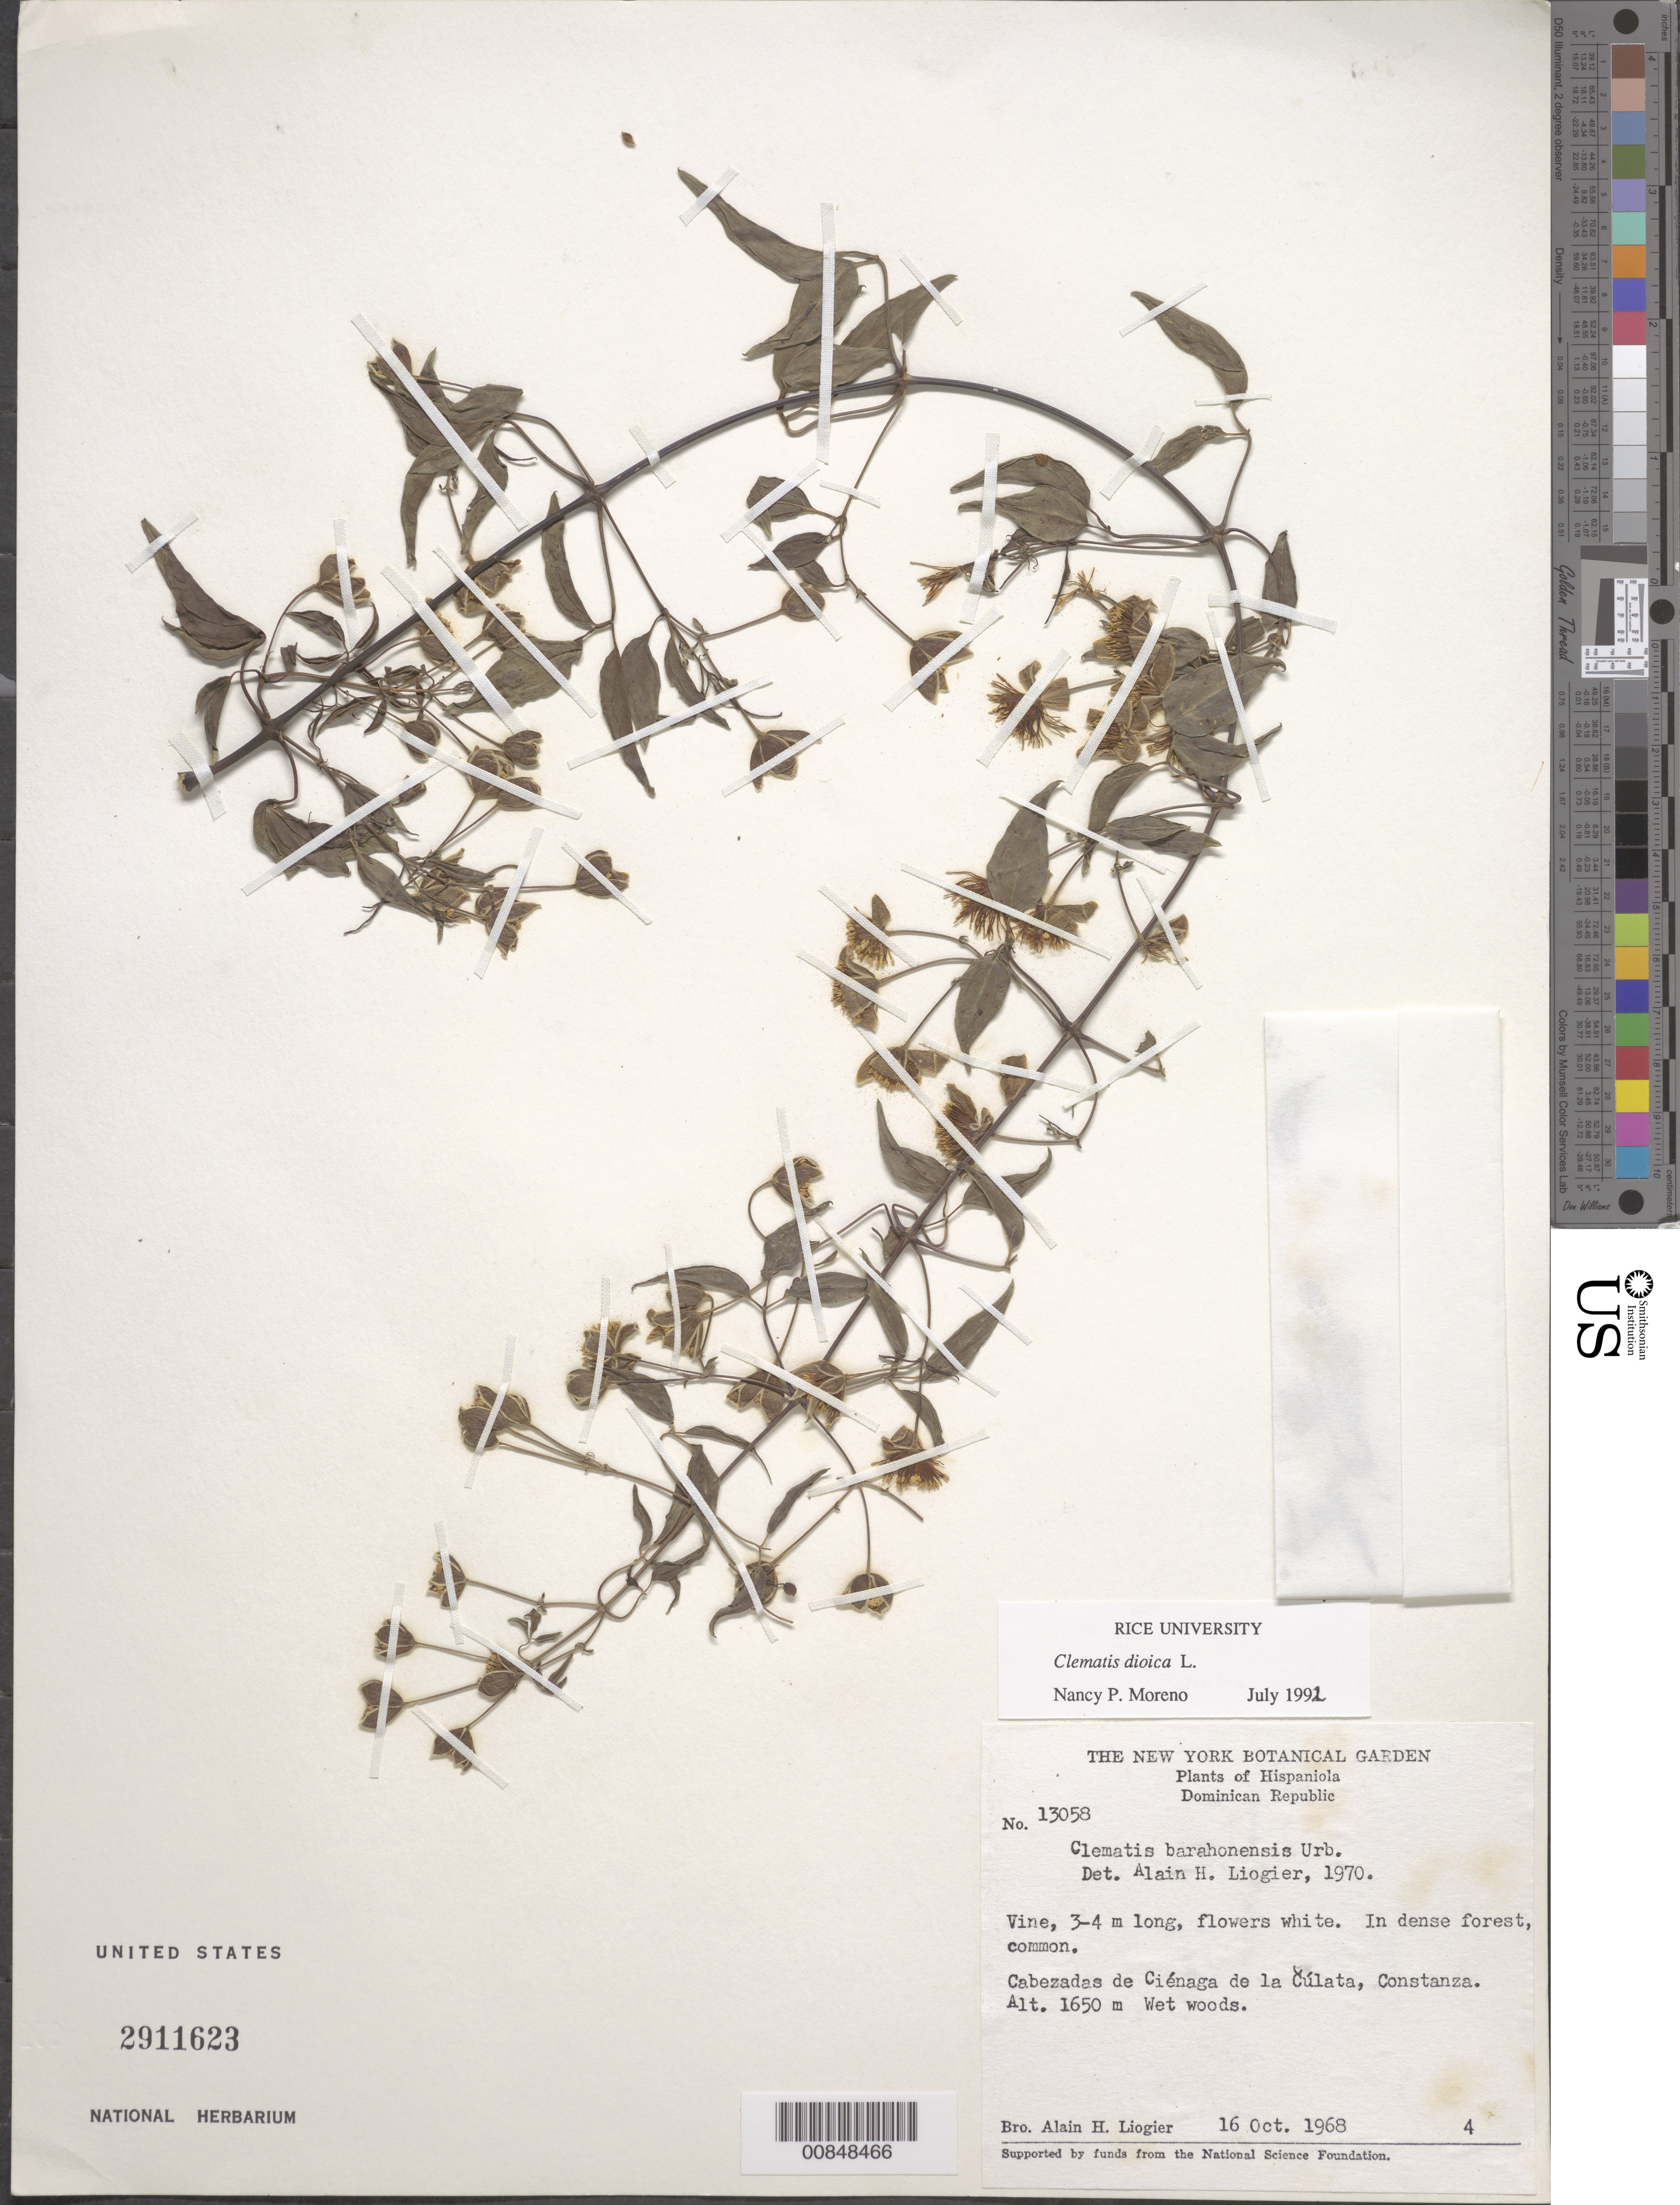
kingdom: Plantae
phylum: Tracheophyta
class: Magnoliopsida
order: Ranunculales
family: Ranunculaceae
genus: Clematis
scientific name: Clematis dioica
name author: L.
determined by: Moreno, N. P.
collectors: A. H. Liogier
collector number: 13058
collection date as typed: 16 Oct 1968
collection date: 1968-10-16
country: Dominican Republic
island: Hispaniola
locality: Cabezadas de Ciénaga de la Culata, Constanza.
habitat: Wet woods. In dense forest.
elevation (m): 1650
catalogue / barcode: US 2911623